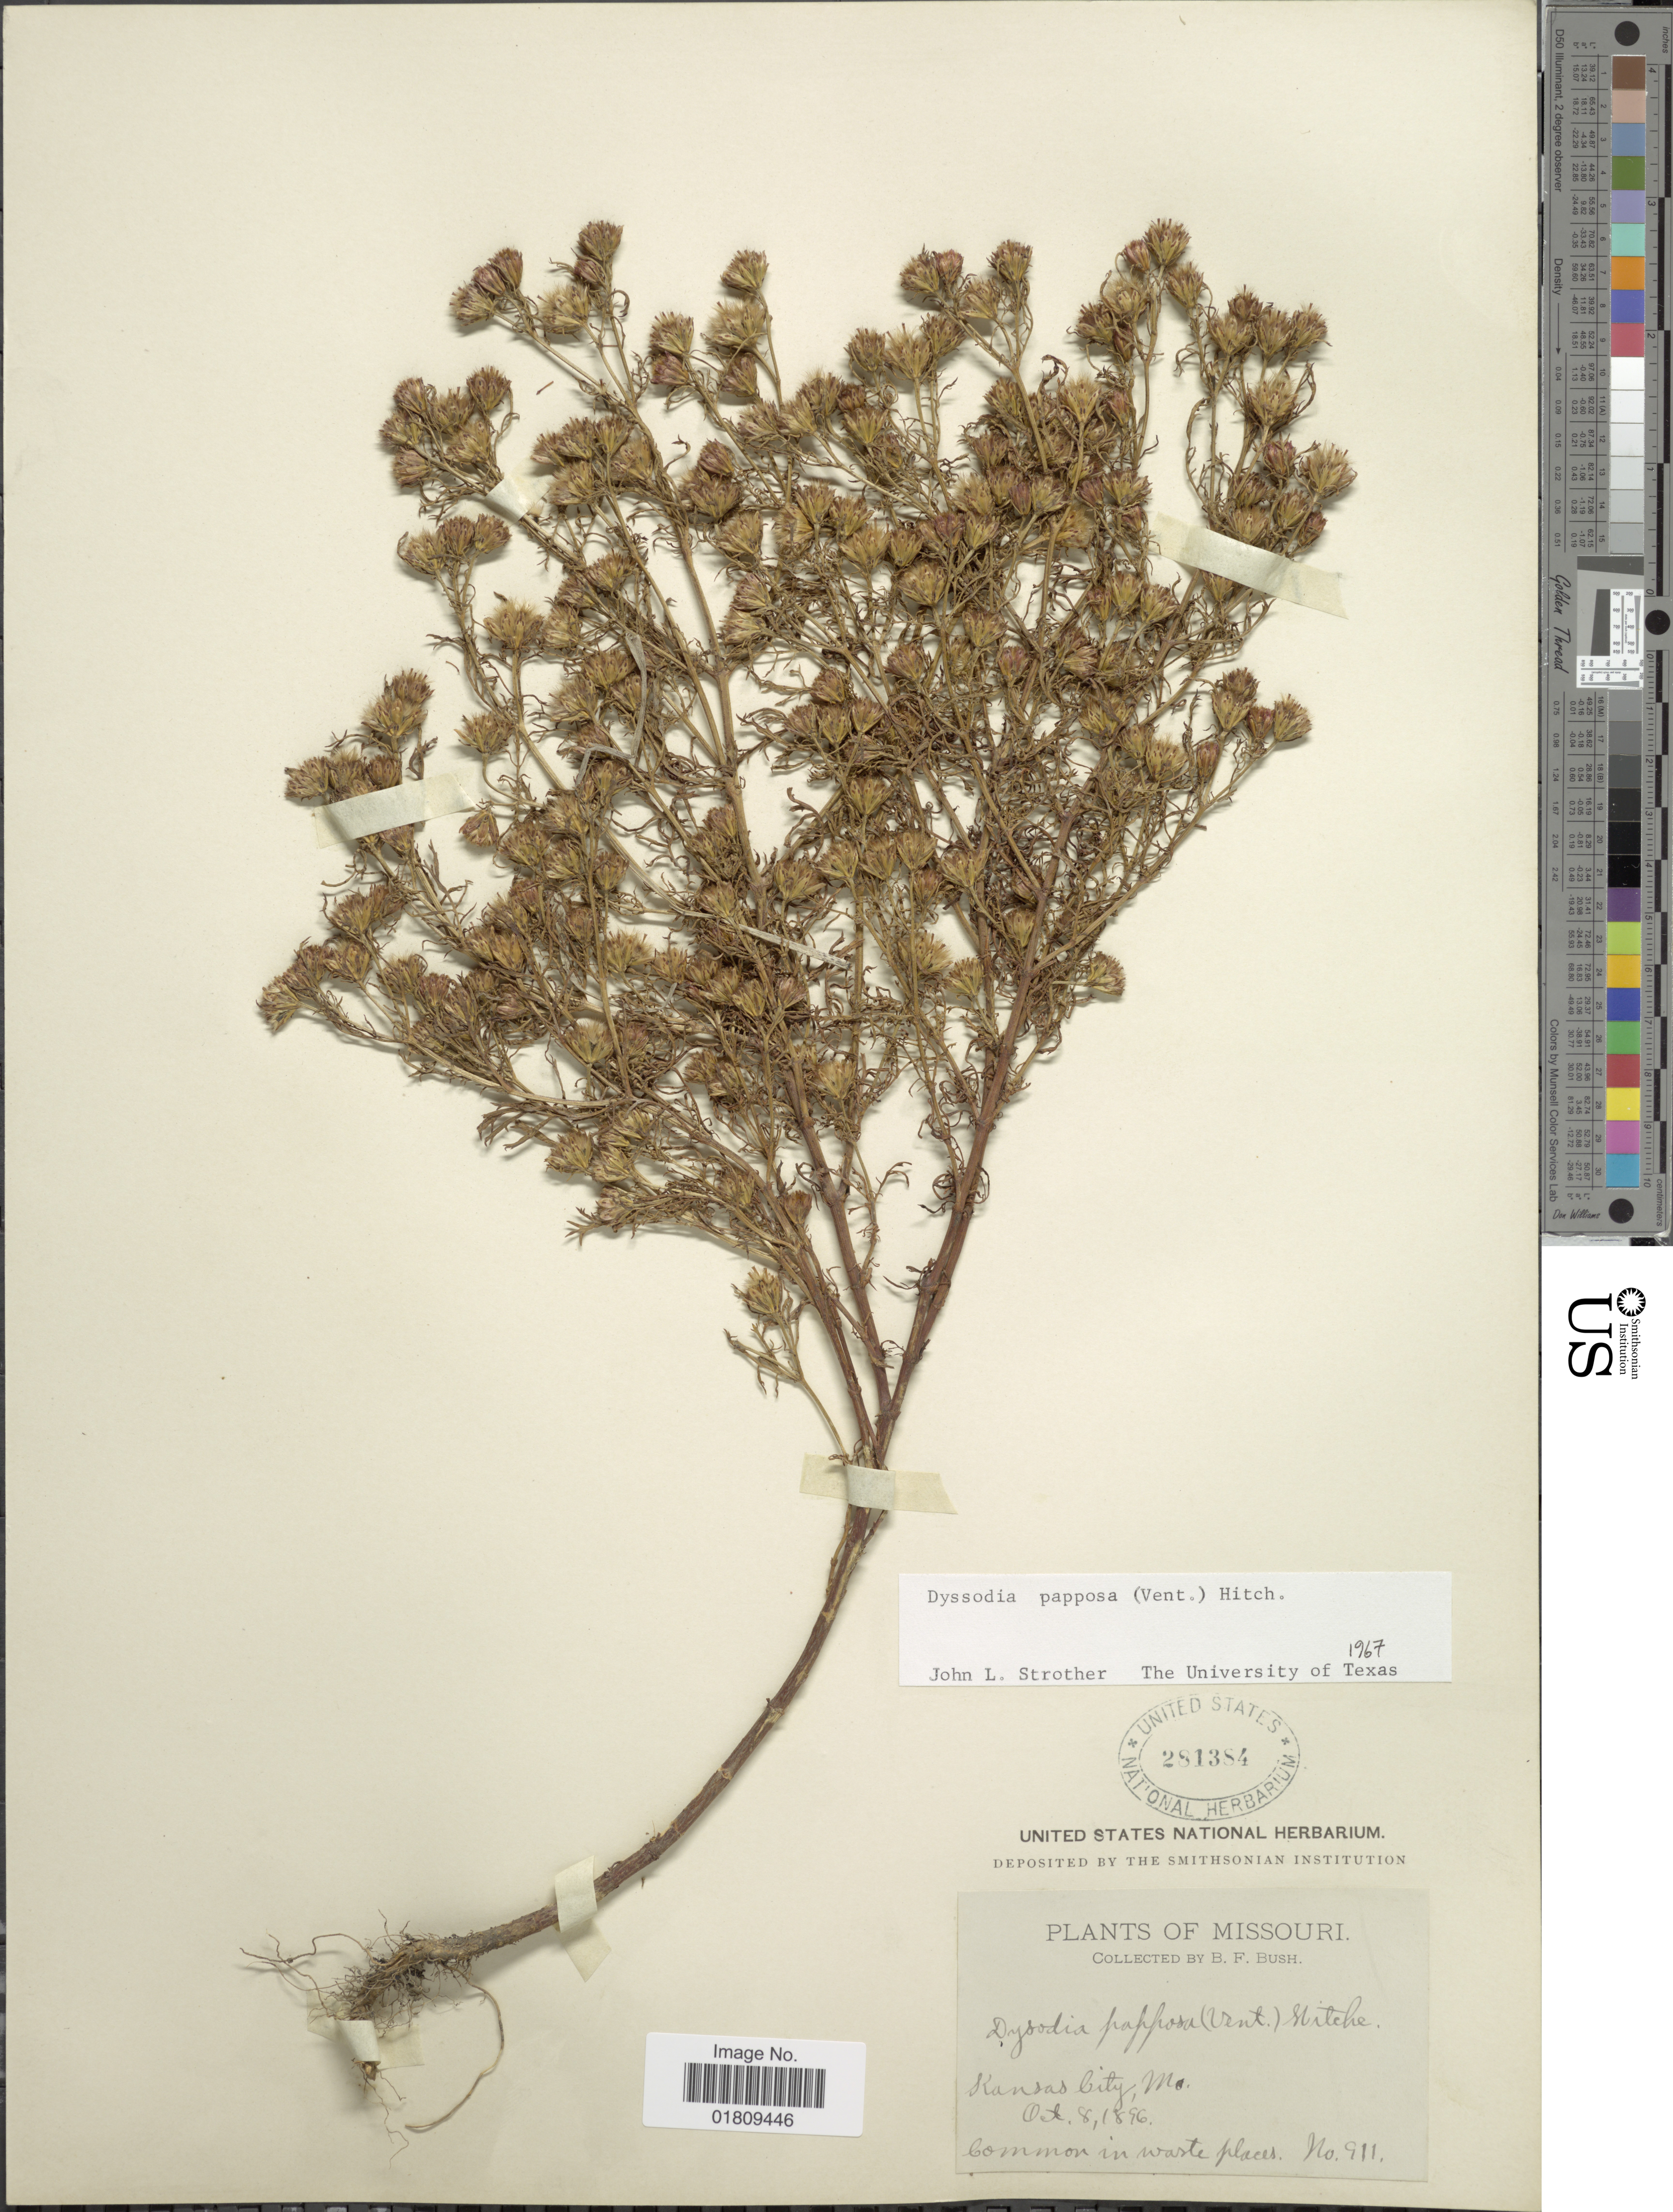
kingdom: Plantae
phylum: Tracheophyta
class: Magnoliopsida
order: Asterales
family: Asteraceae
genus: Dyssodia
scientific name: Dyssodia papposa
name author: (Vent.) Hitchc.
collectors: B. F. Bush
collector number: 911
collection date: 1896-10-08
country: United States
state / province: Missouri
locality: Kansas City, common in wet places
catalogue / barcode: US 281384